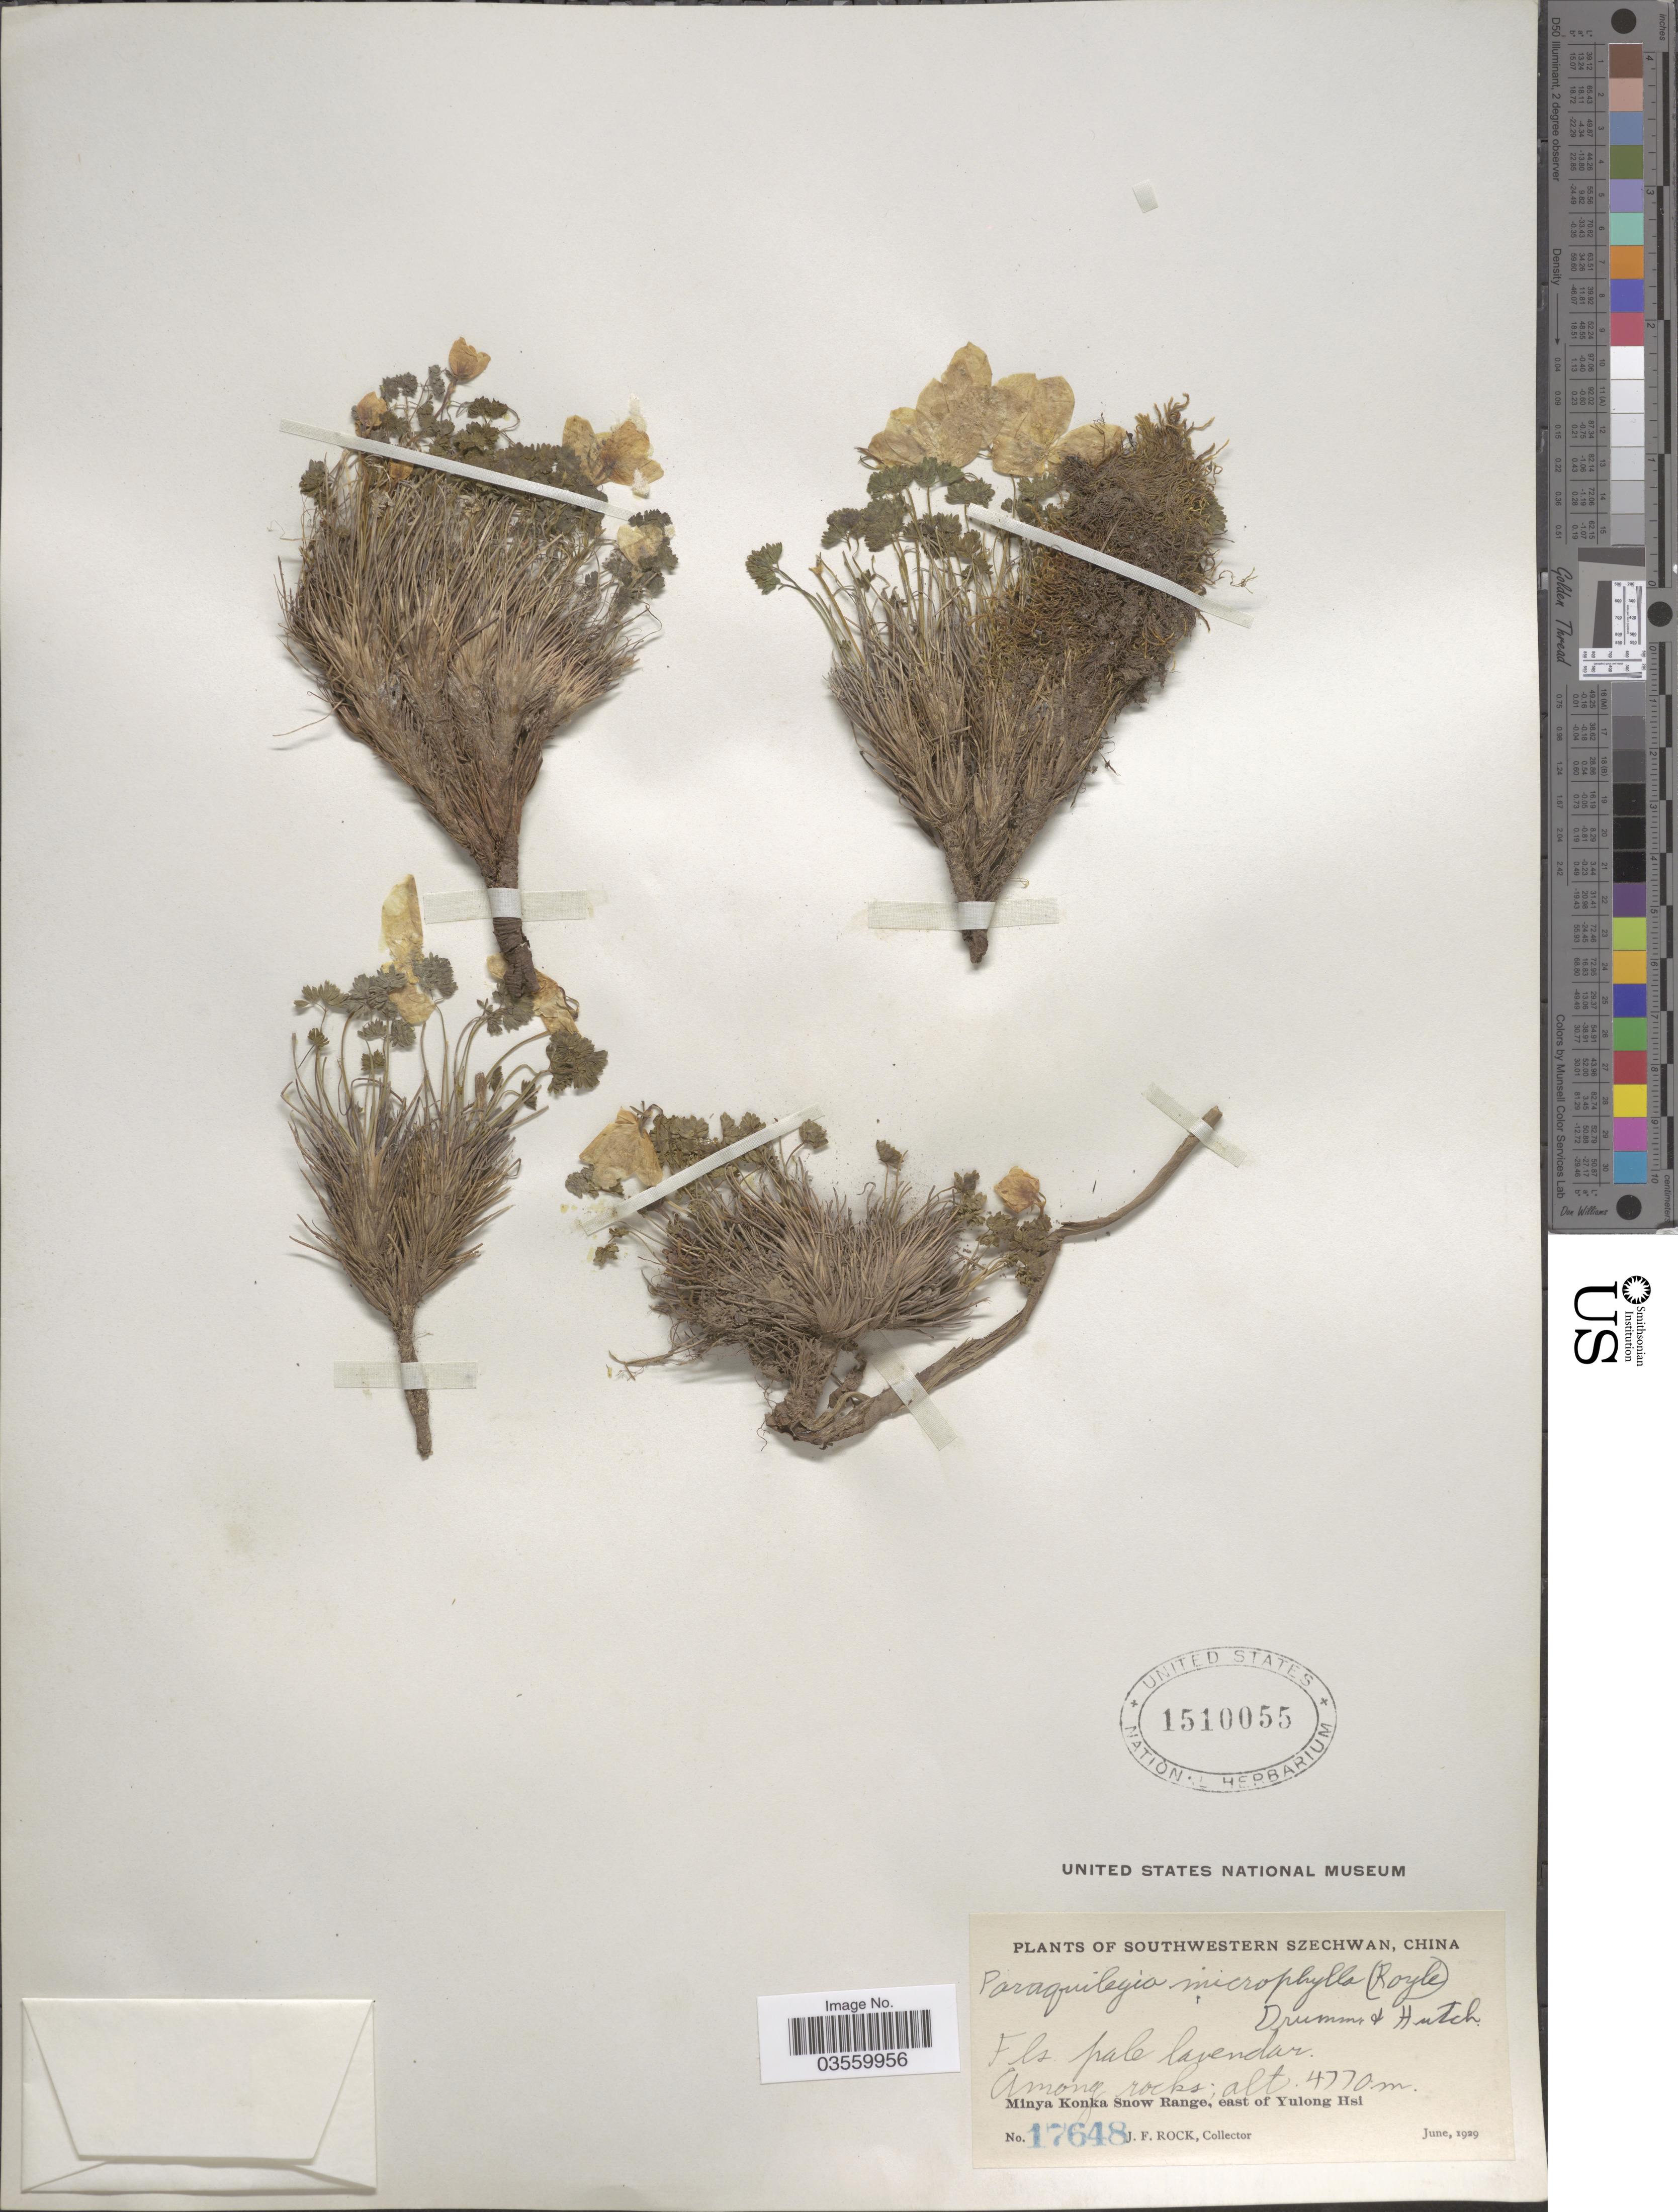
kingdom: Plantae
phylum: Tracheophyta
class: Magnoliopsida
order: Ranunculales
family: Ranunculaceae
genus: Paraquilegia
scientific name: Paraquilegia microphylla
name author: (Royle) J.R. Drumm. & Hutch.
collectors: J. Rock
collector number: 17648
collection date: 1929-06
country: China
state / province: Sichuan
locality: Southwestern Szechuan. Minya Konka Snow Range, east of Yulong Hsi.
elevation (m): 4770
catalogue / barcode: US 1510055